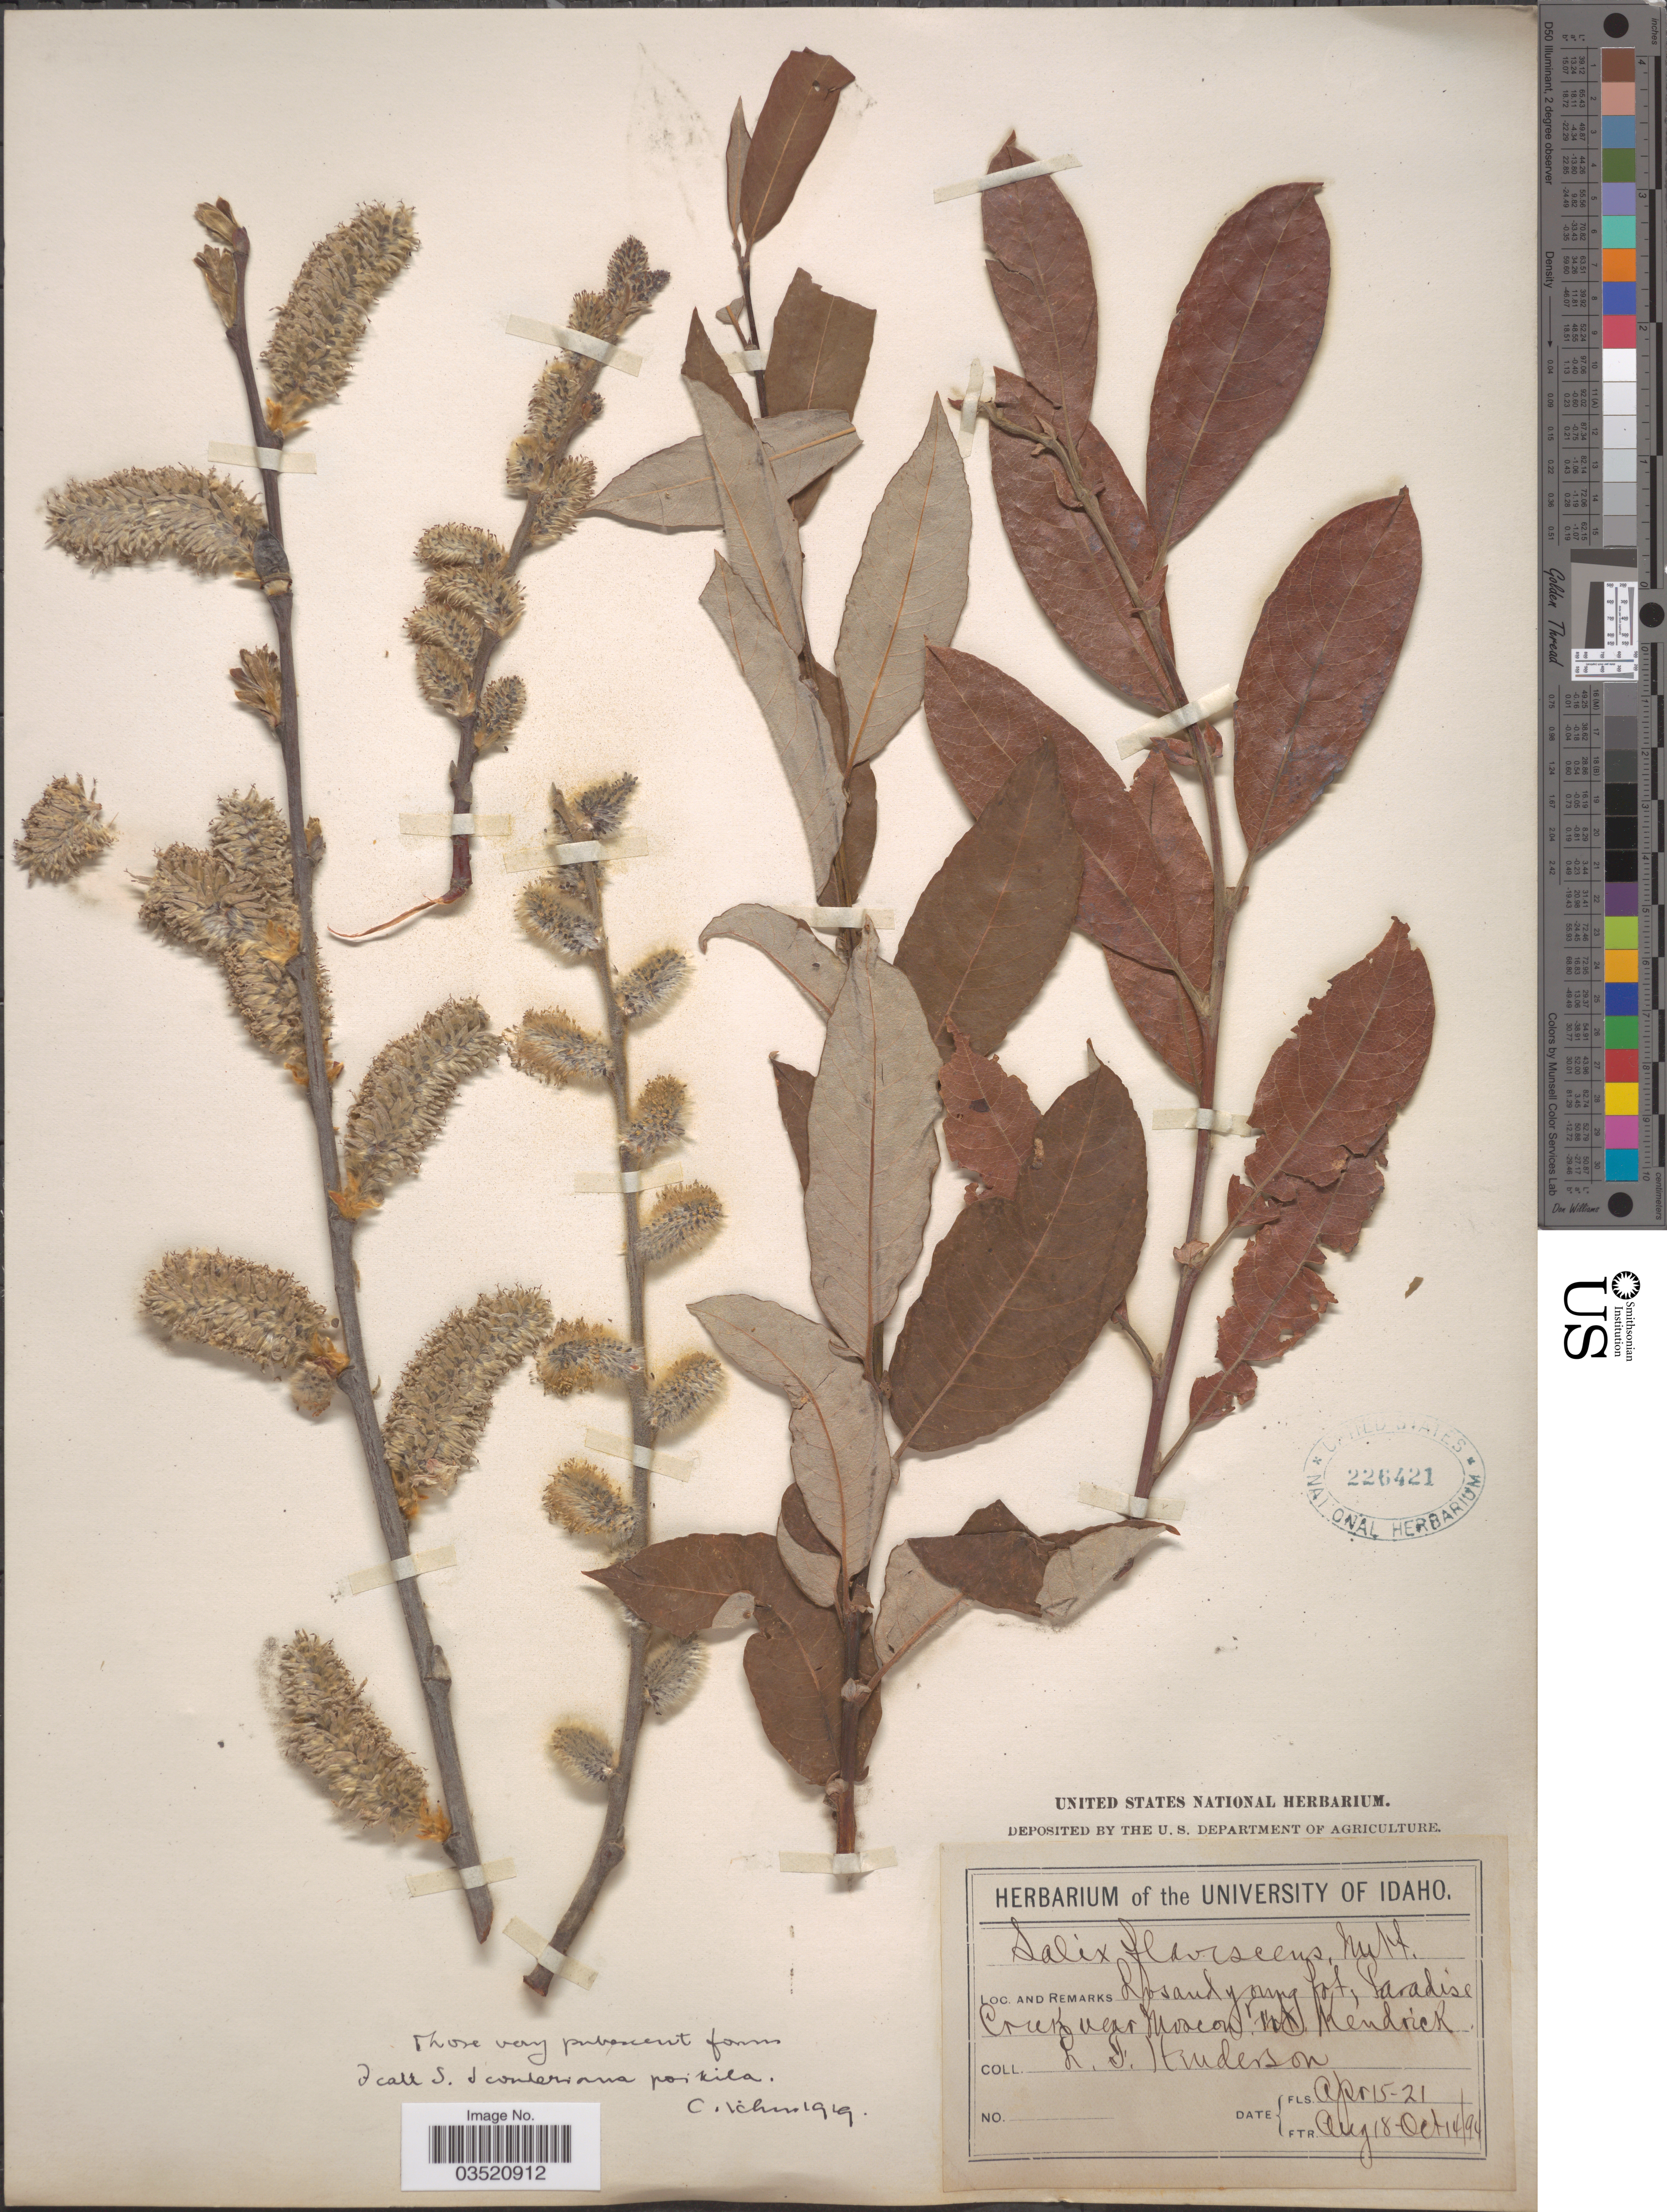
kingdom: Plantae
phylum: Tracheophyta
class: Magnoliopsida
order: Malpighiales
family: Salicaceae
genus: Salix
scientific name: Salix scouleriana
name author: Barratt ex Hook.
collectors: L. Henderson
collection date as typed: Transcribed d/m/y: 15/4/94 to 14/10/94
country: United States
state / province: Idaho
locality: Paradise Creek near Moscow. Mt. Kendrick.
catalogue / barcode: US 226421